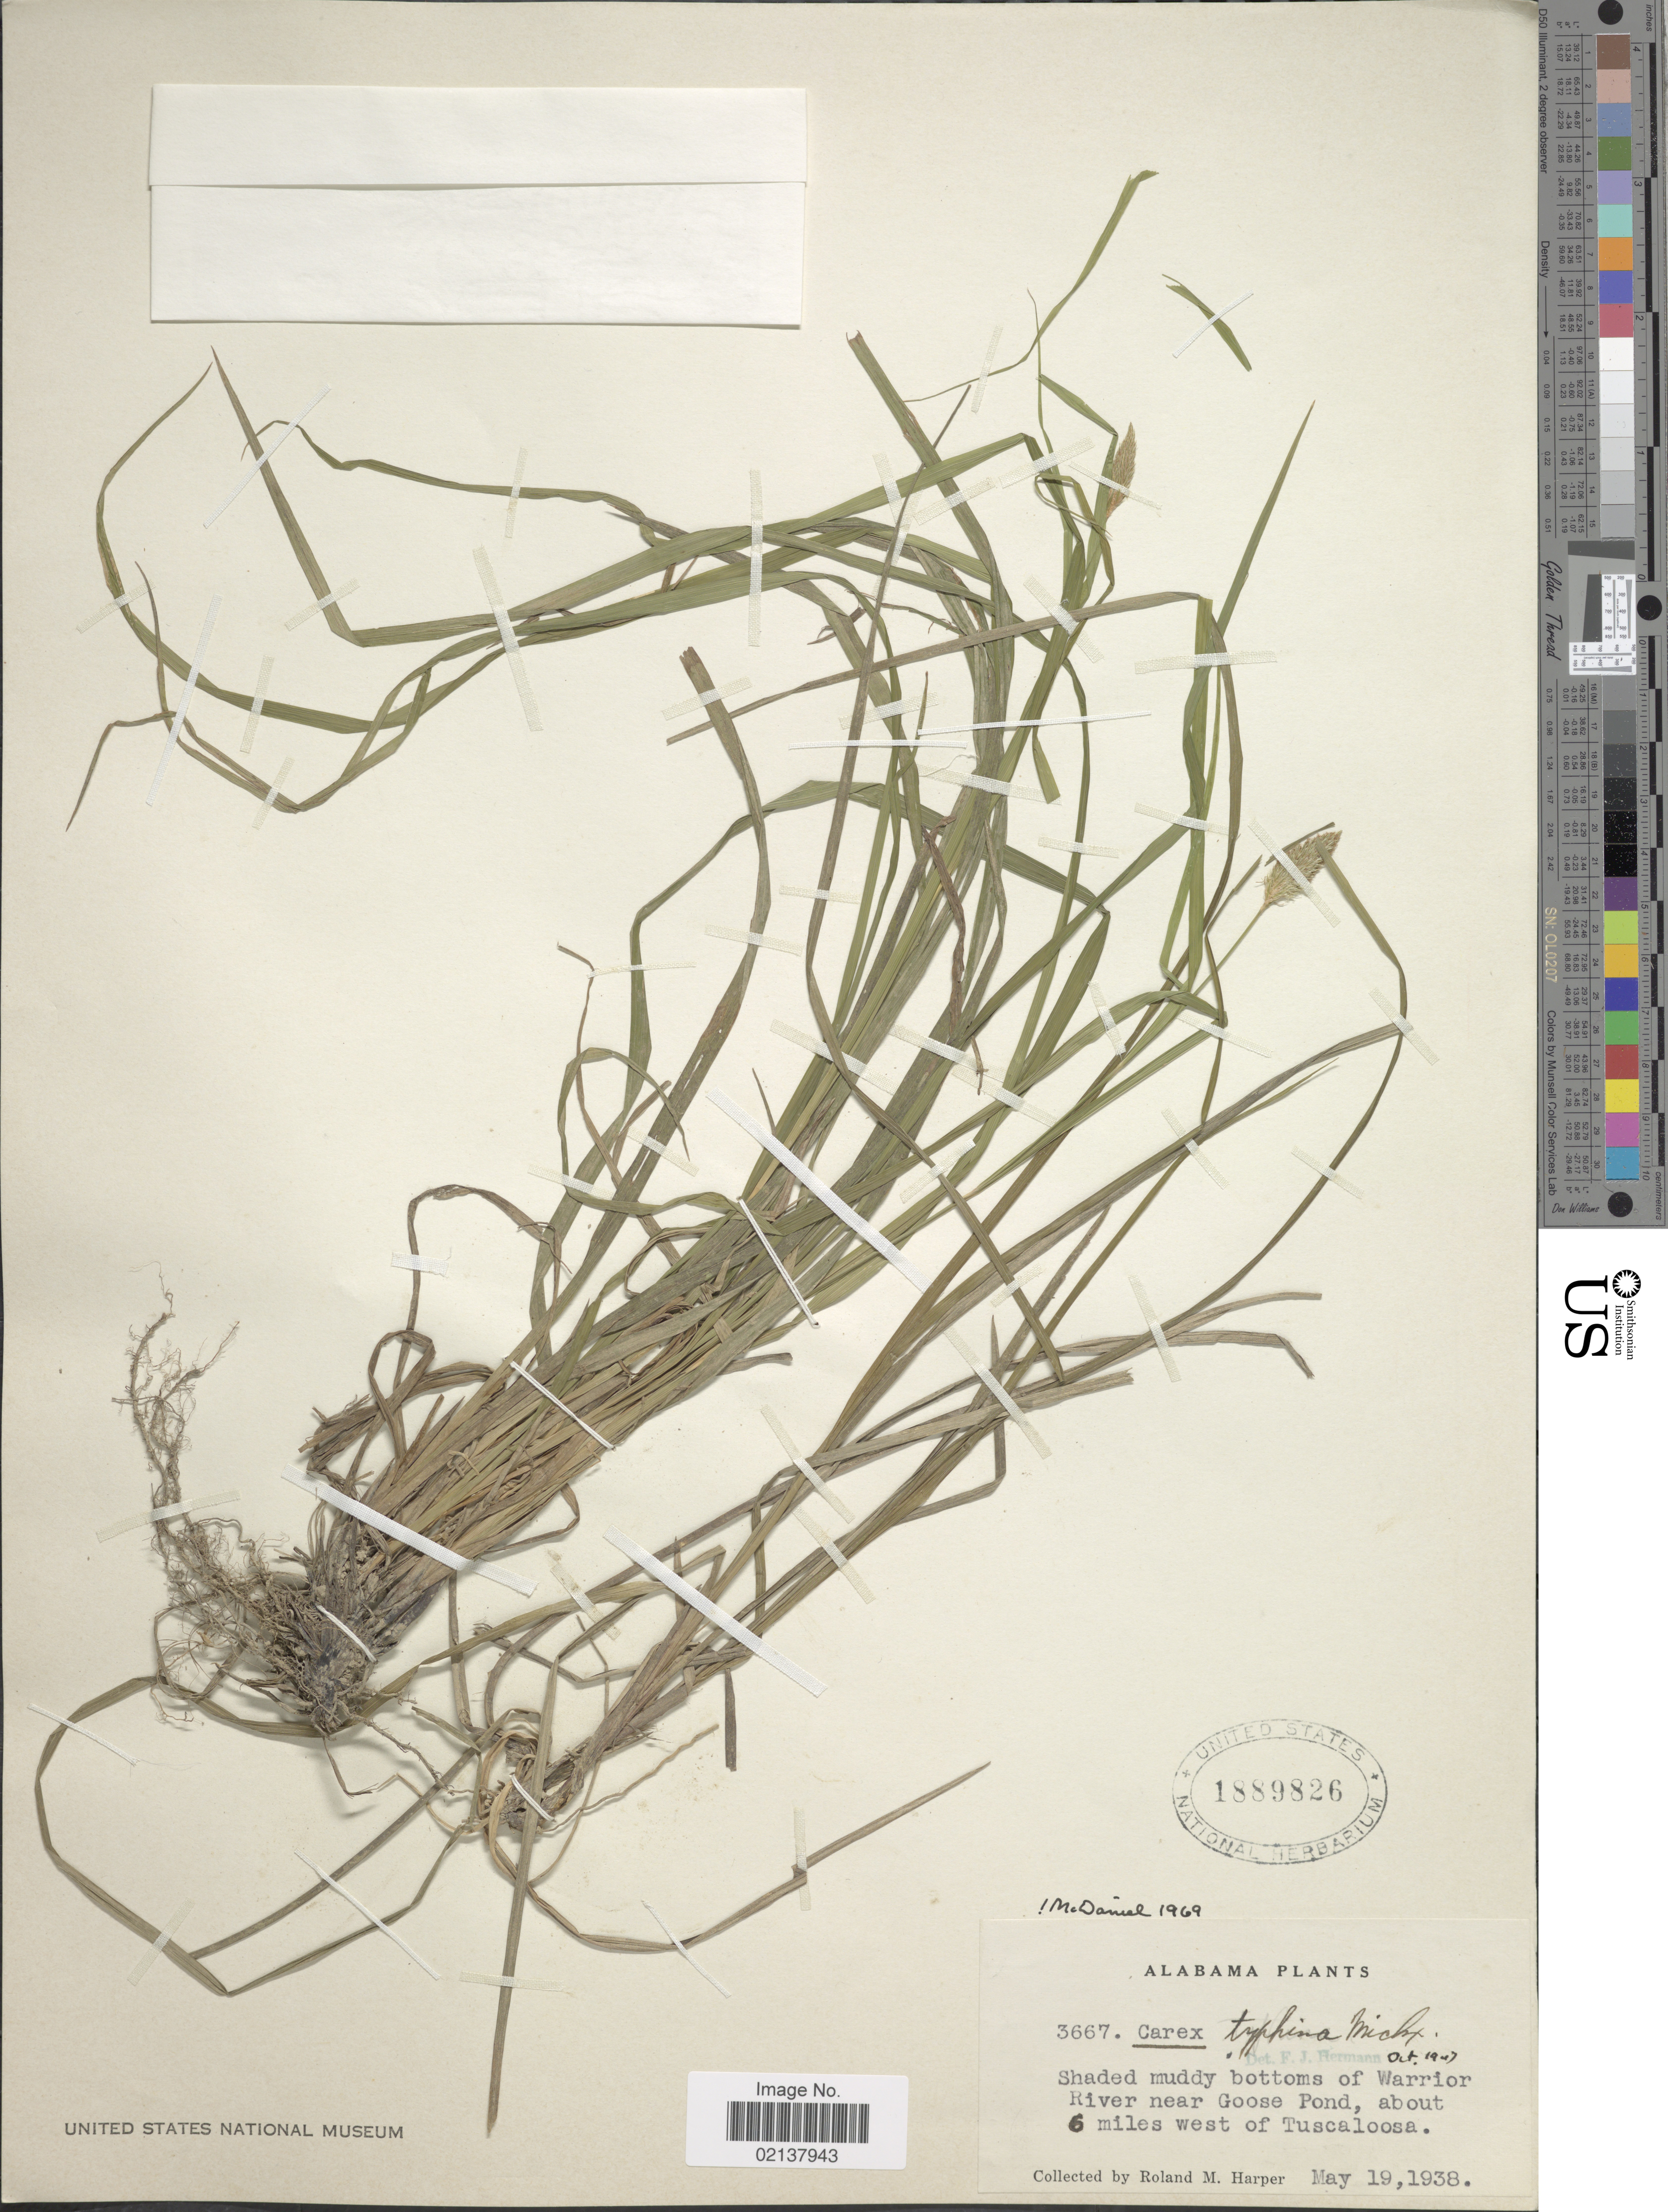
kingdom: Plantae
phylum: Tracheophyta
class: Liliopsida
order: Poales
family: Cyperaceae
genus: Carex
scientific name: Carex typhina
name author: Michx.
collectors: R. M. Harper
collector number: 3667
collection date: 1938-05-19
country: United States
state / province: Alabama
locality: Alabama, Shaded muddy bottoms of Warrior River near Goose Pond, about 6 miles west of Tuscaloosa.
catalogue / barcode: US 1889826